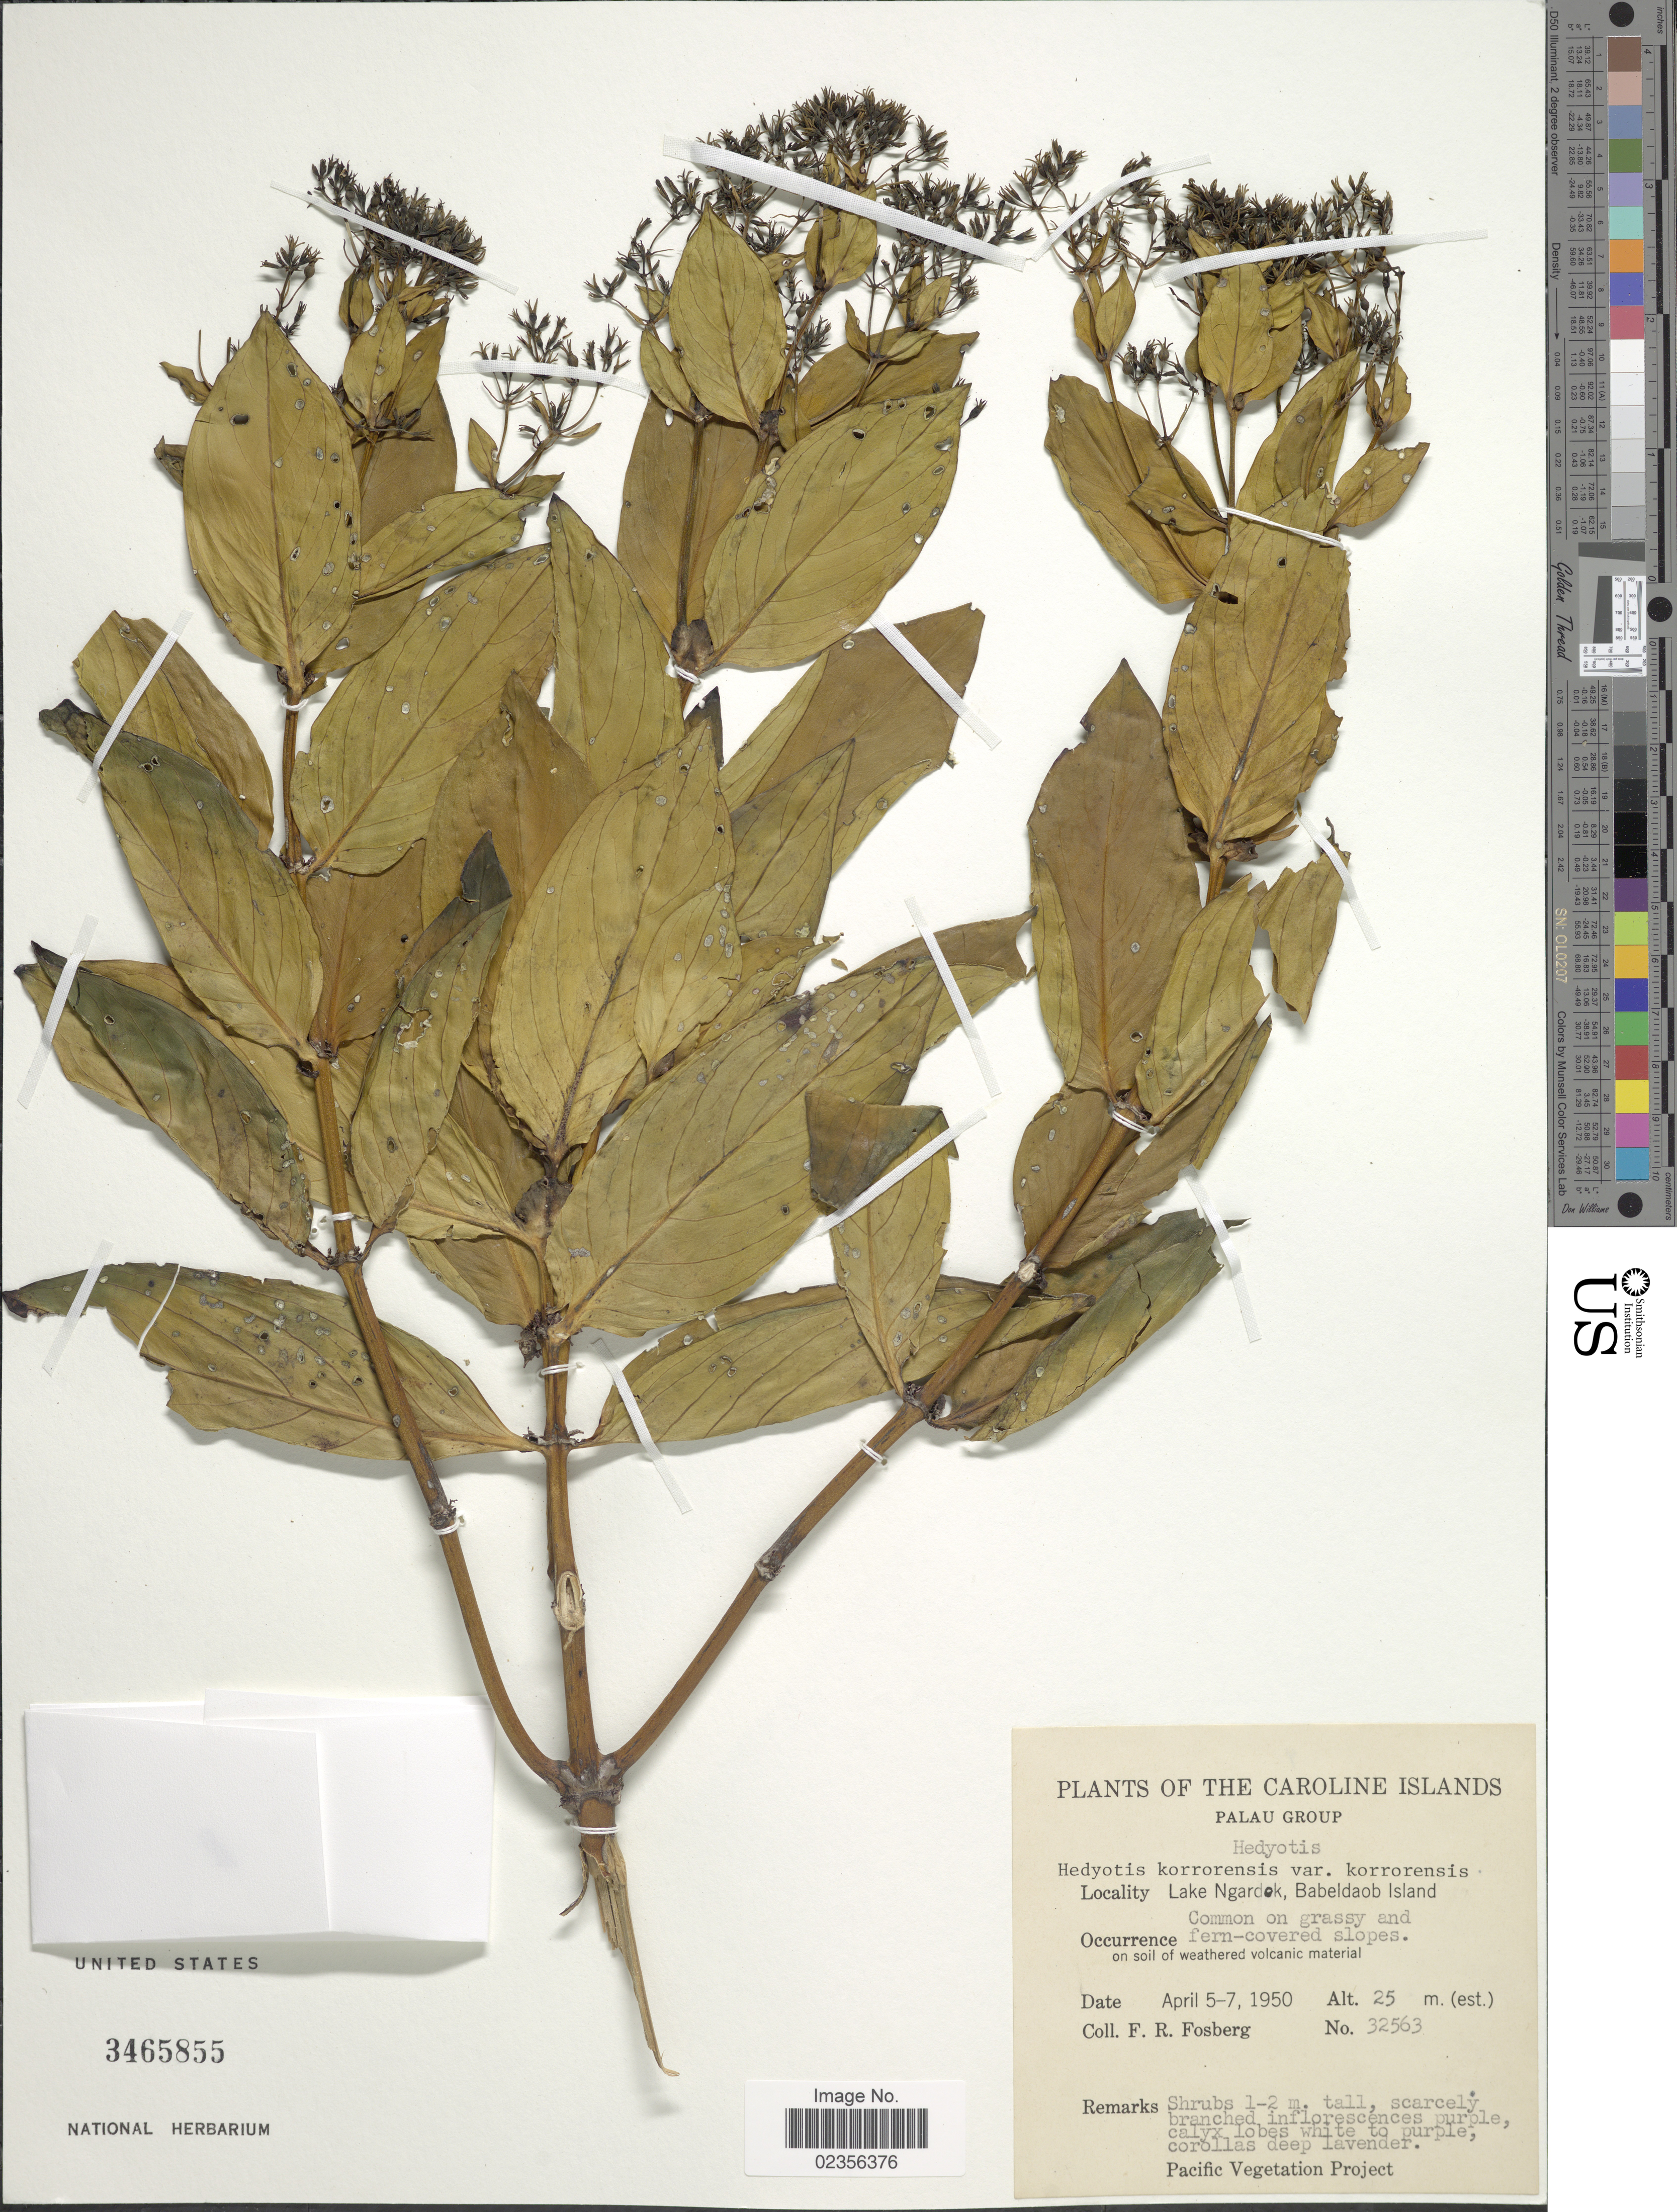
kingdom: Plantae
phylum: Tracheophyta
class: Magnoliopsida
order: Gentianales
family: Rubiaceae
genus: Hedyotis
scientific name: Hedyotis korrorensis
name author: Hosok.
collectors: F. R. Fosberg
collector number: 32563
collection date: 1950-04-05/1950-04-07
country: Palau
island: Babeldaob [Babelthuap]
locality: Lake Ngardok, Babeldaob Island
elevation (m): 25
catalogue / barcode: US 3465855